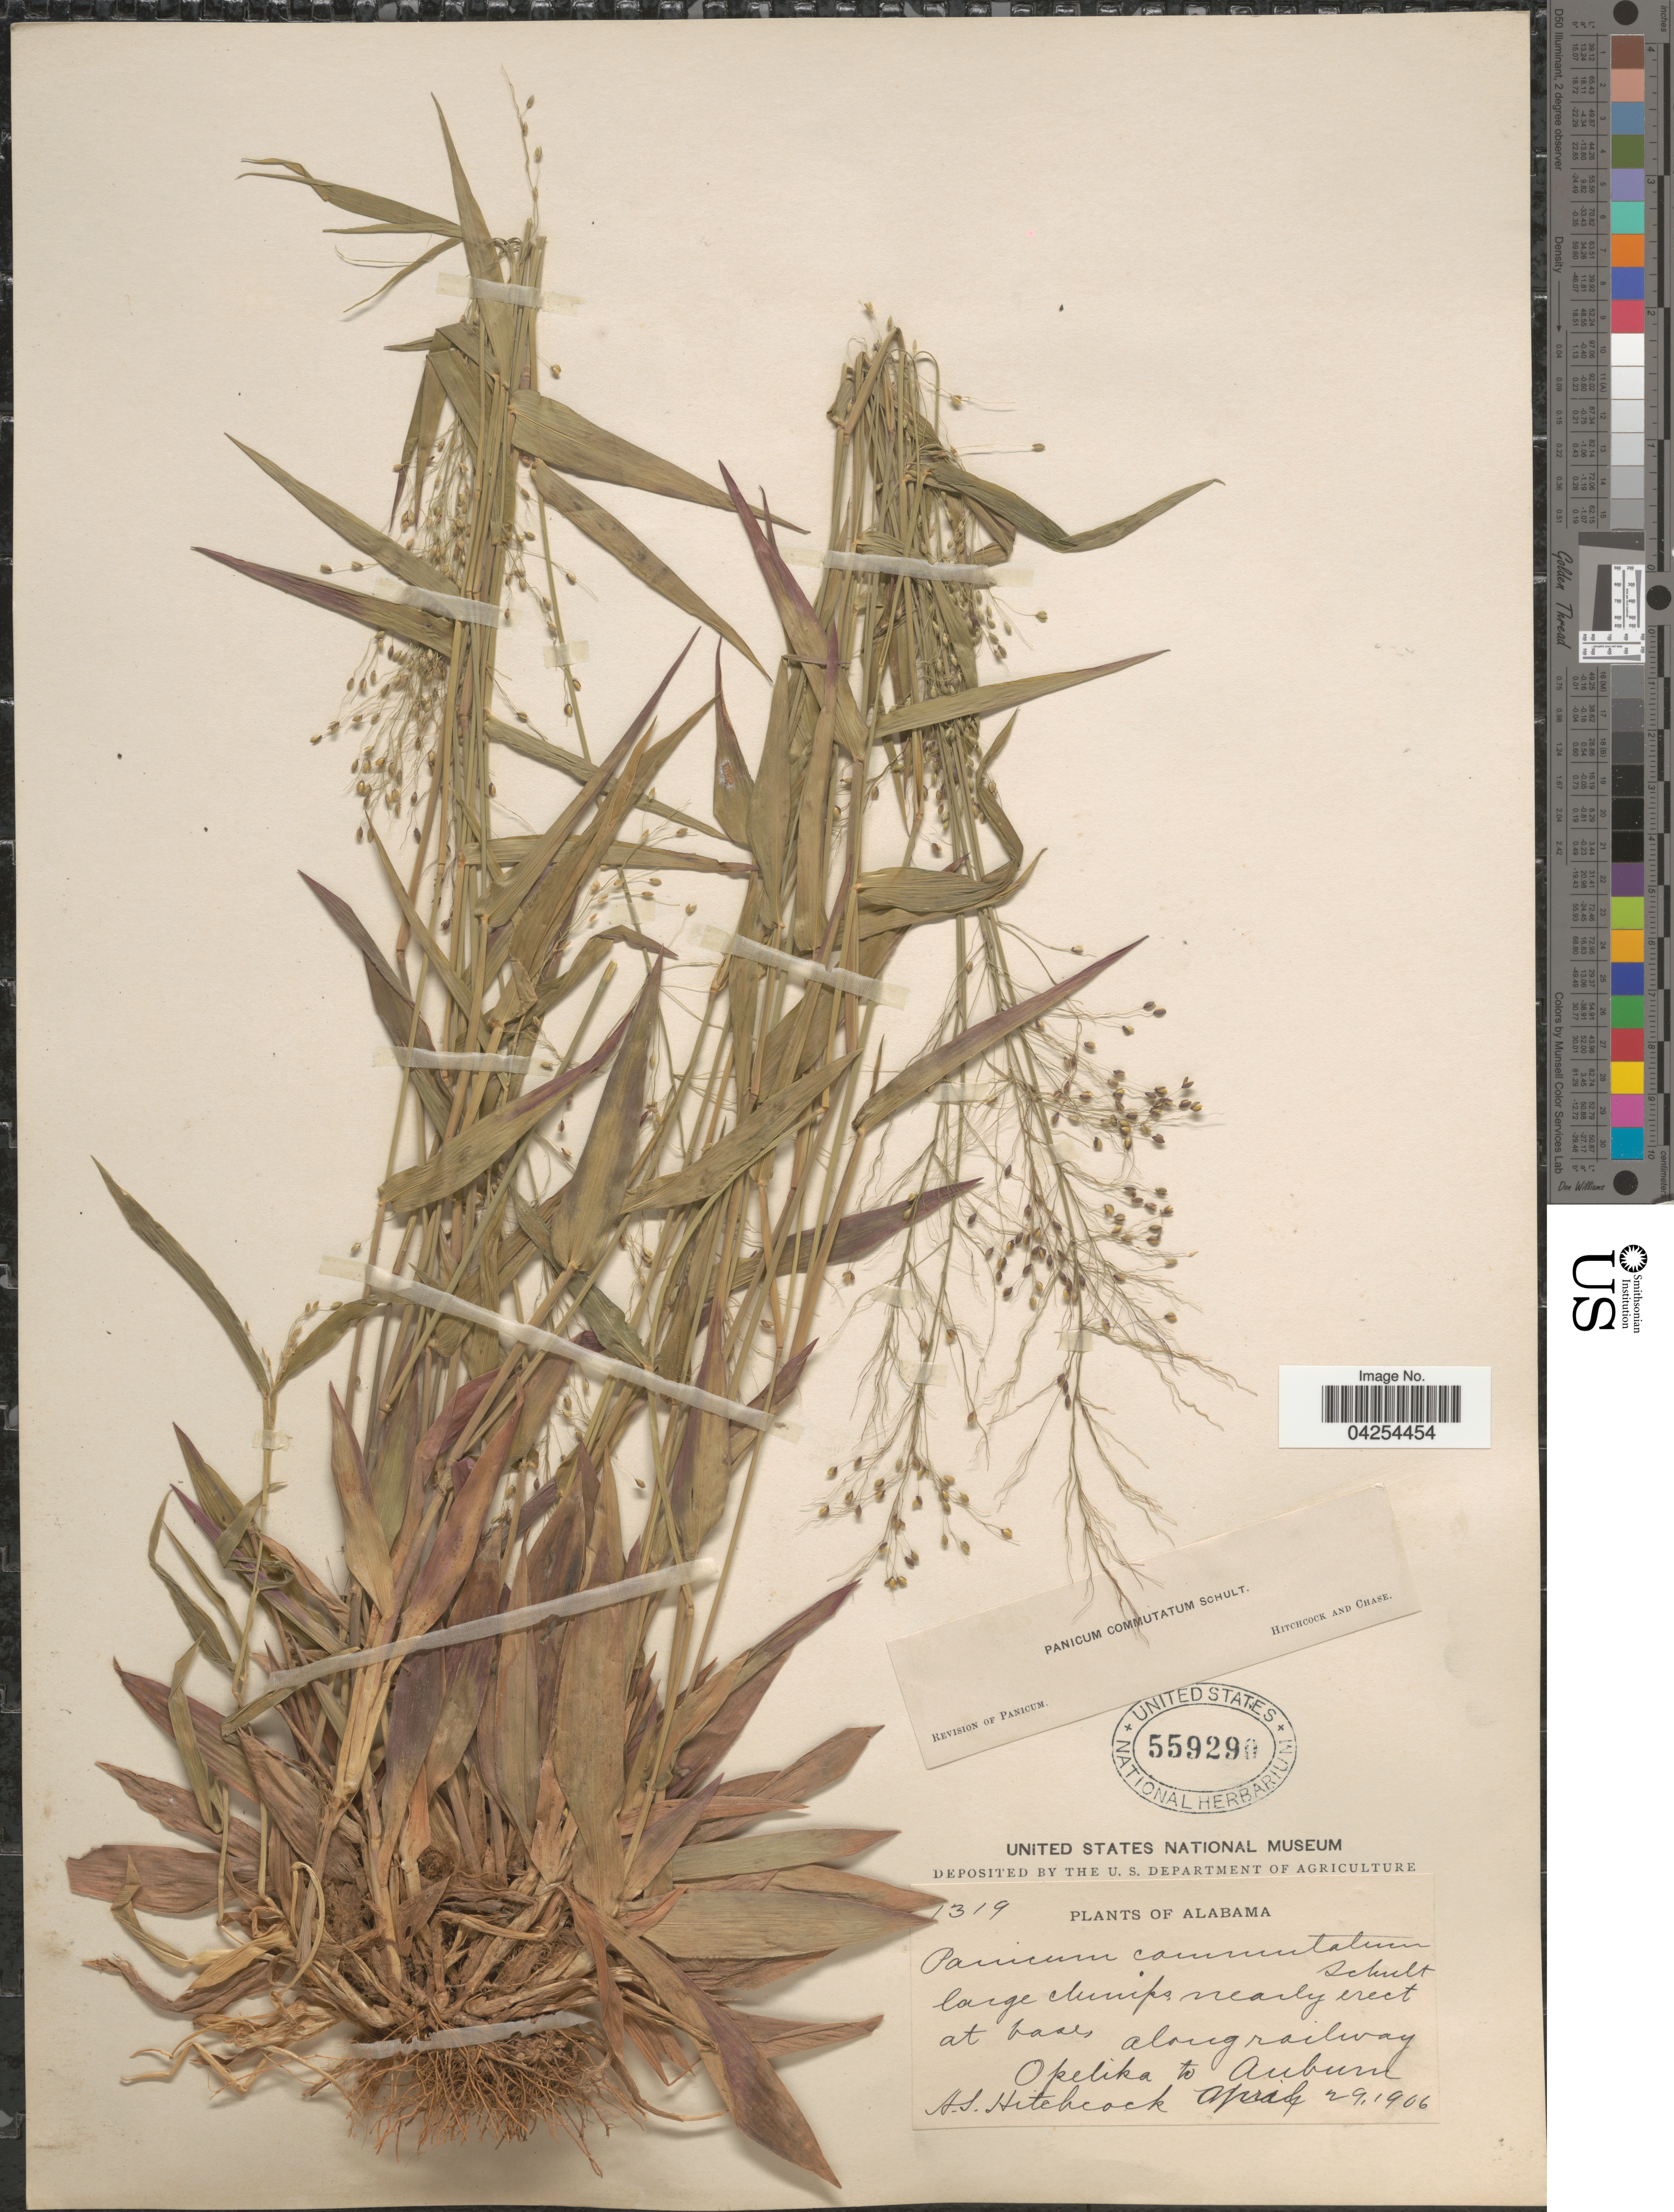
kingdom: Plantae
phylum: Tracheophyta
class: Liliopsida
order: Poales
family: Poaceae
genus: Dichanthelium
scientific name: Dichanthelium commutatum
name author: (Schult.) Gould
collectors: A. S. Hitchcock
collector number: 1319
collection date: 1906-04-29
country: United States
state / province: Alabama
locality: Large clumps nearly erect at base, along railway. Opelika to Auburn.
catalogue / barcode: US 559290